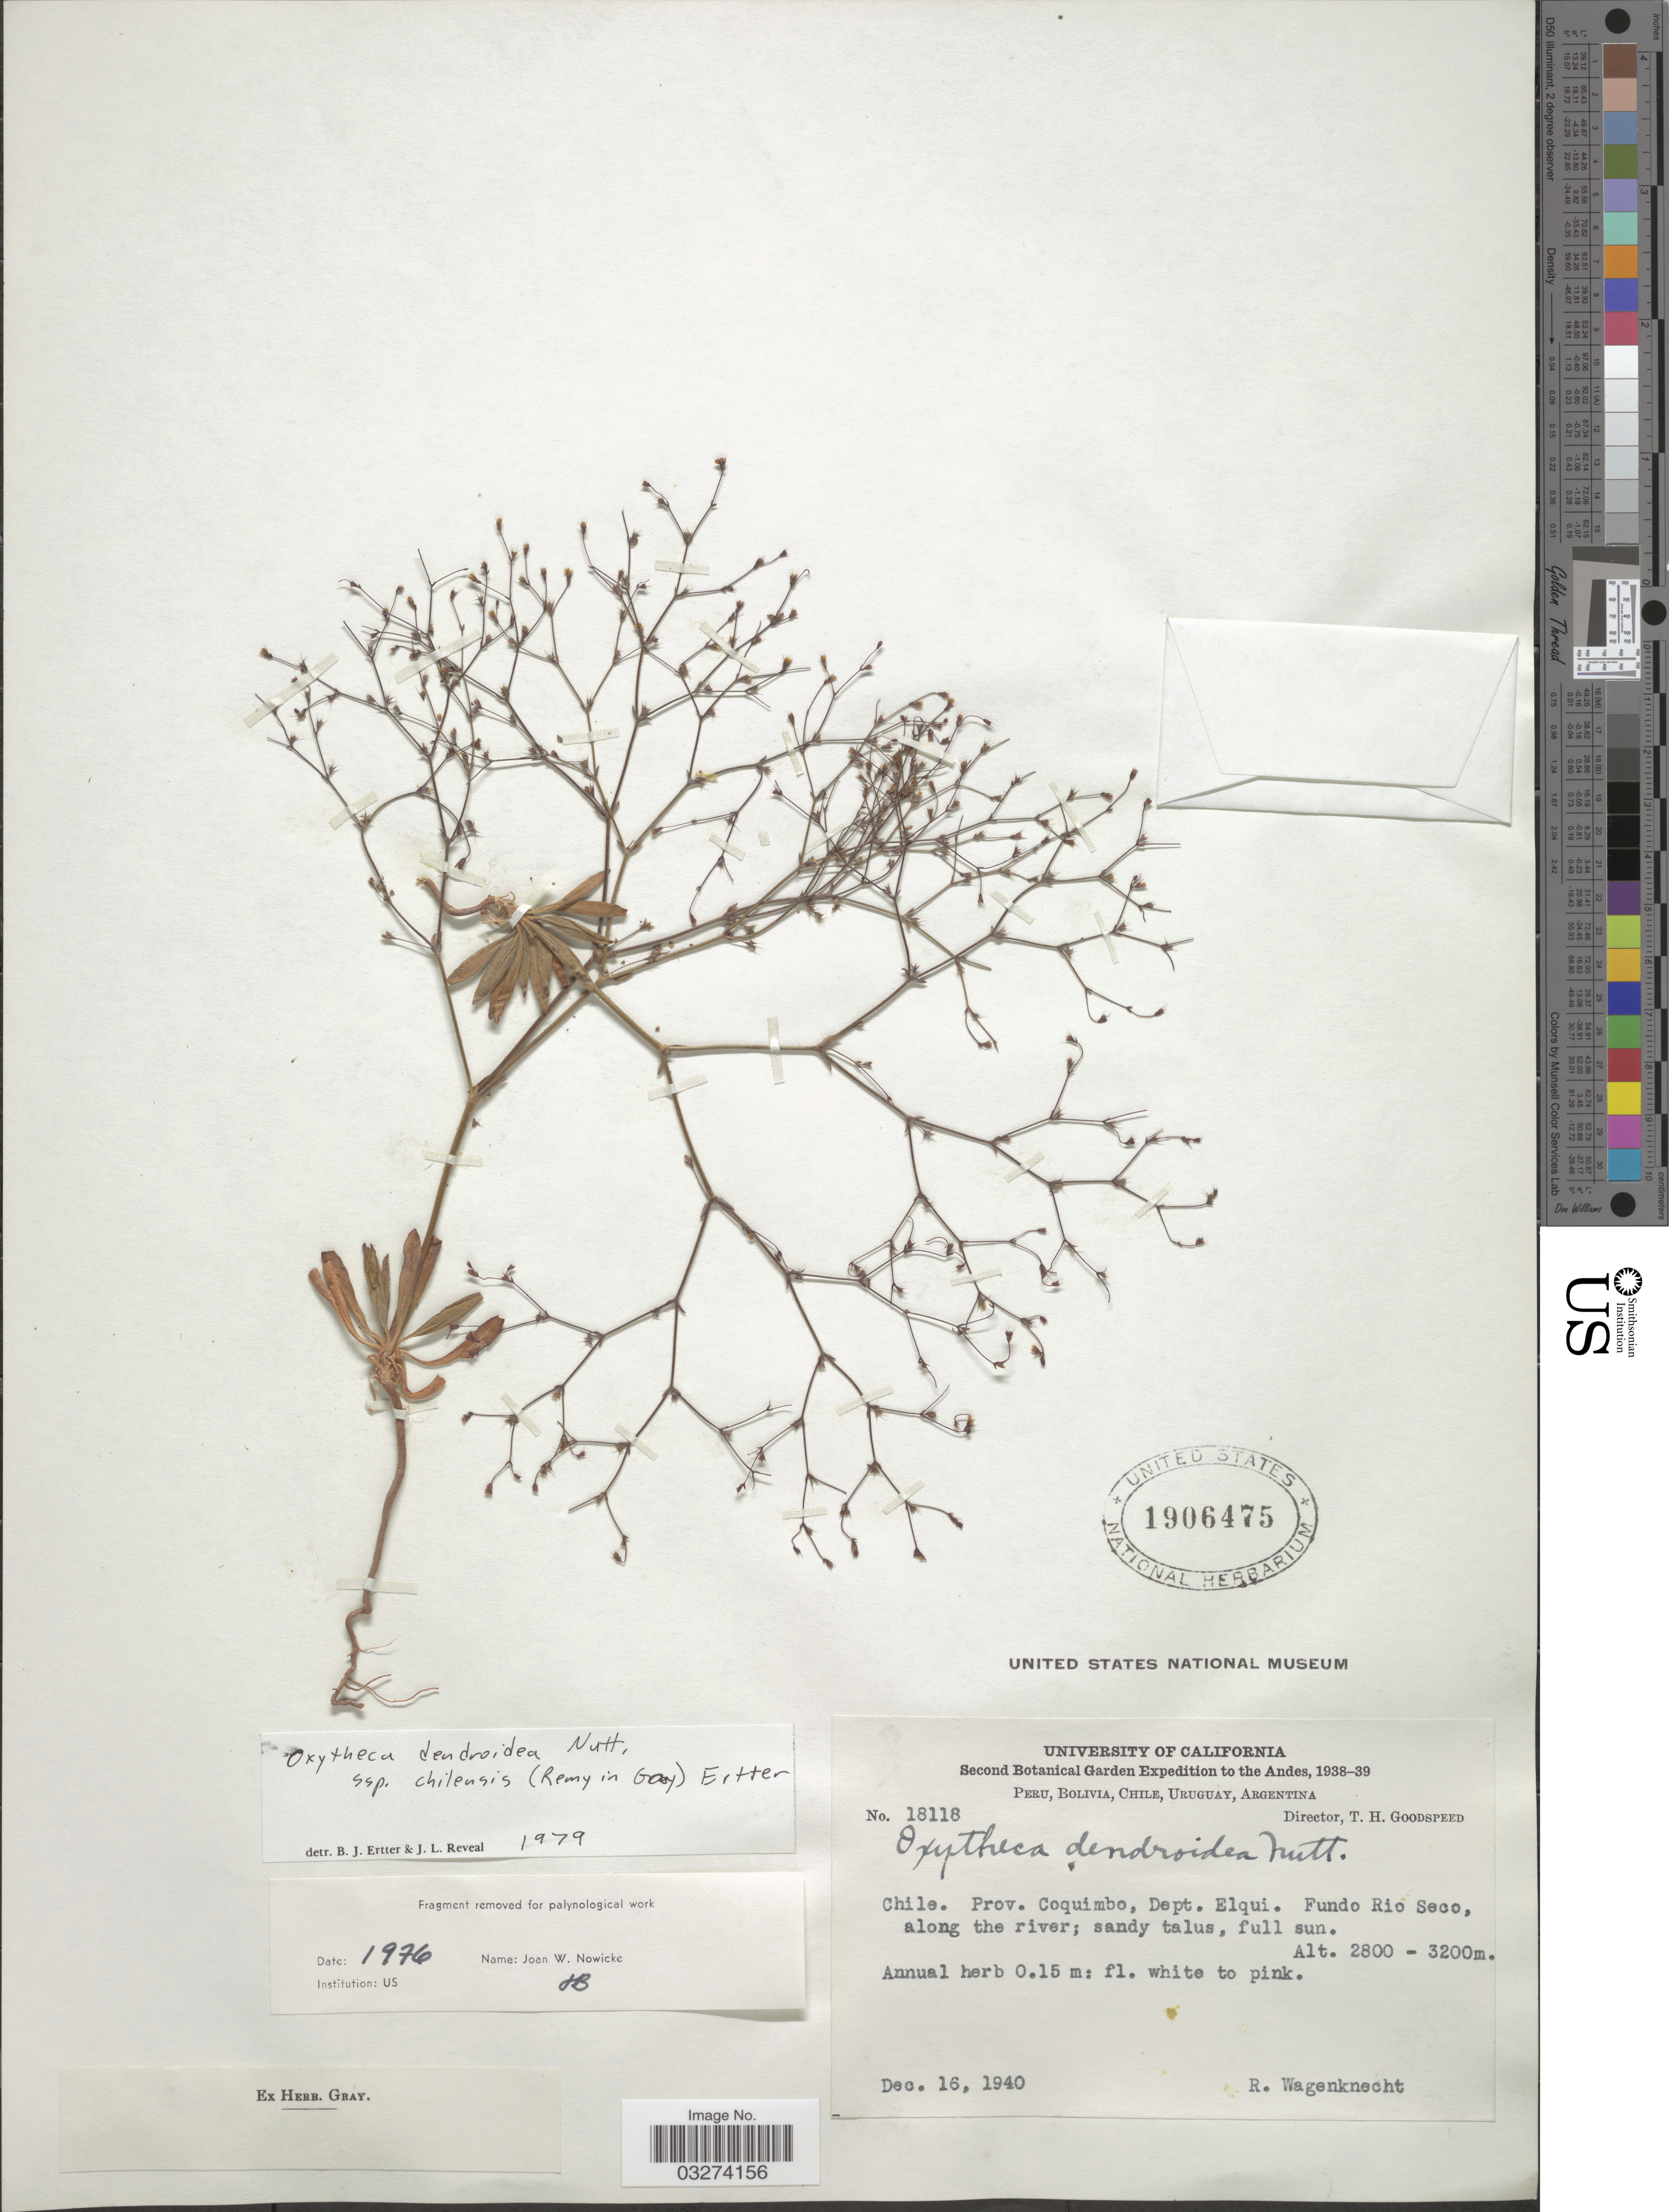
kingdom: Plantae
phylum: Tracheophyta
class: Magnoliopsida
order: Caryophyllales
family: Polygonaceae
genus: Oxytheca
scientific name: Oxytheca dendroidea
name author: Nutt.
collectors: R. Wagenknecht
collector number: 18118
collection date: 1940-12-16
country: Chile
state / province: Coquimbo (IV)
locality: Andes. Dept. Elqui. Fundo Rio Seco, along the river.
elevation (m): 2800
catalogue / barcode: US 1906475